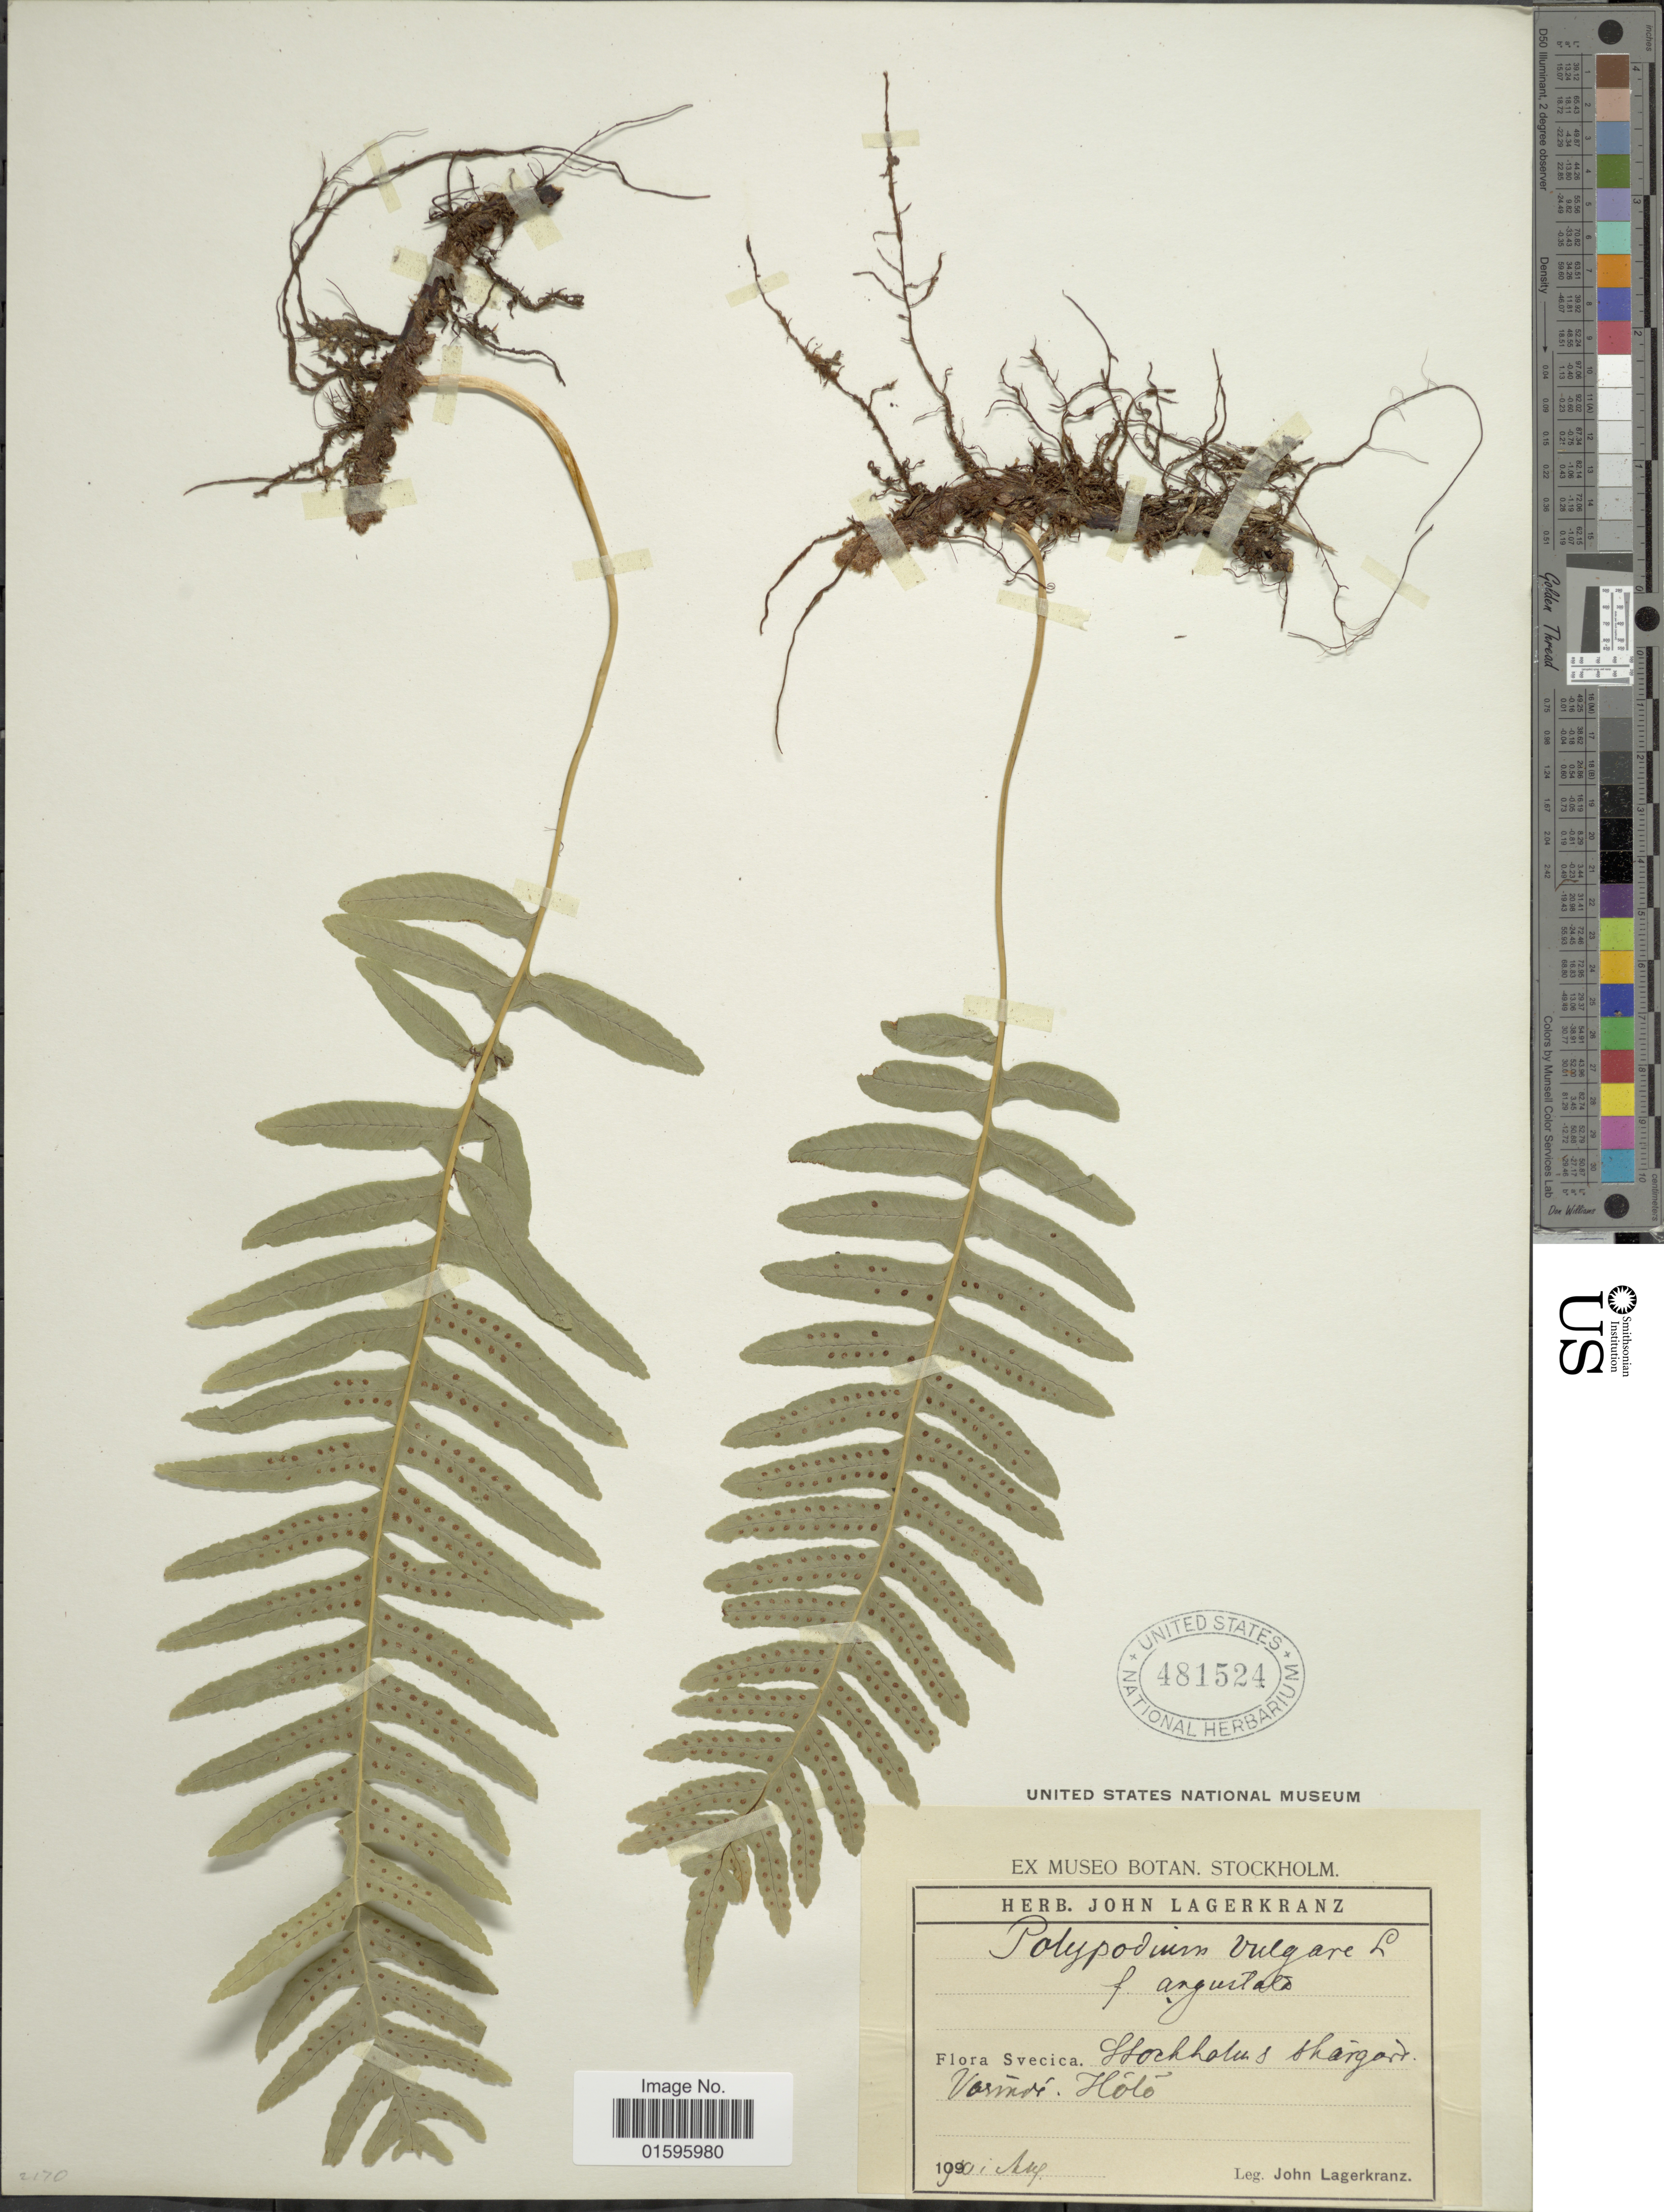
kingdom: Plantae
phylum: Tracheophyta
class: Polypodiopsida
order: Polypodiales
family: Polypodiaceae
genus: Polypodium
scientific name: Polypodium vulgare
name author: L.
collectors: J. Lagerkranz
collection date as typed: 19910 i Aug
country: Sweden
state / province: Stockholm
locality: Skärgården, Värmdö, Hölö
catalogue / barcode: US 481524